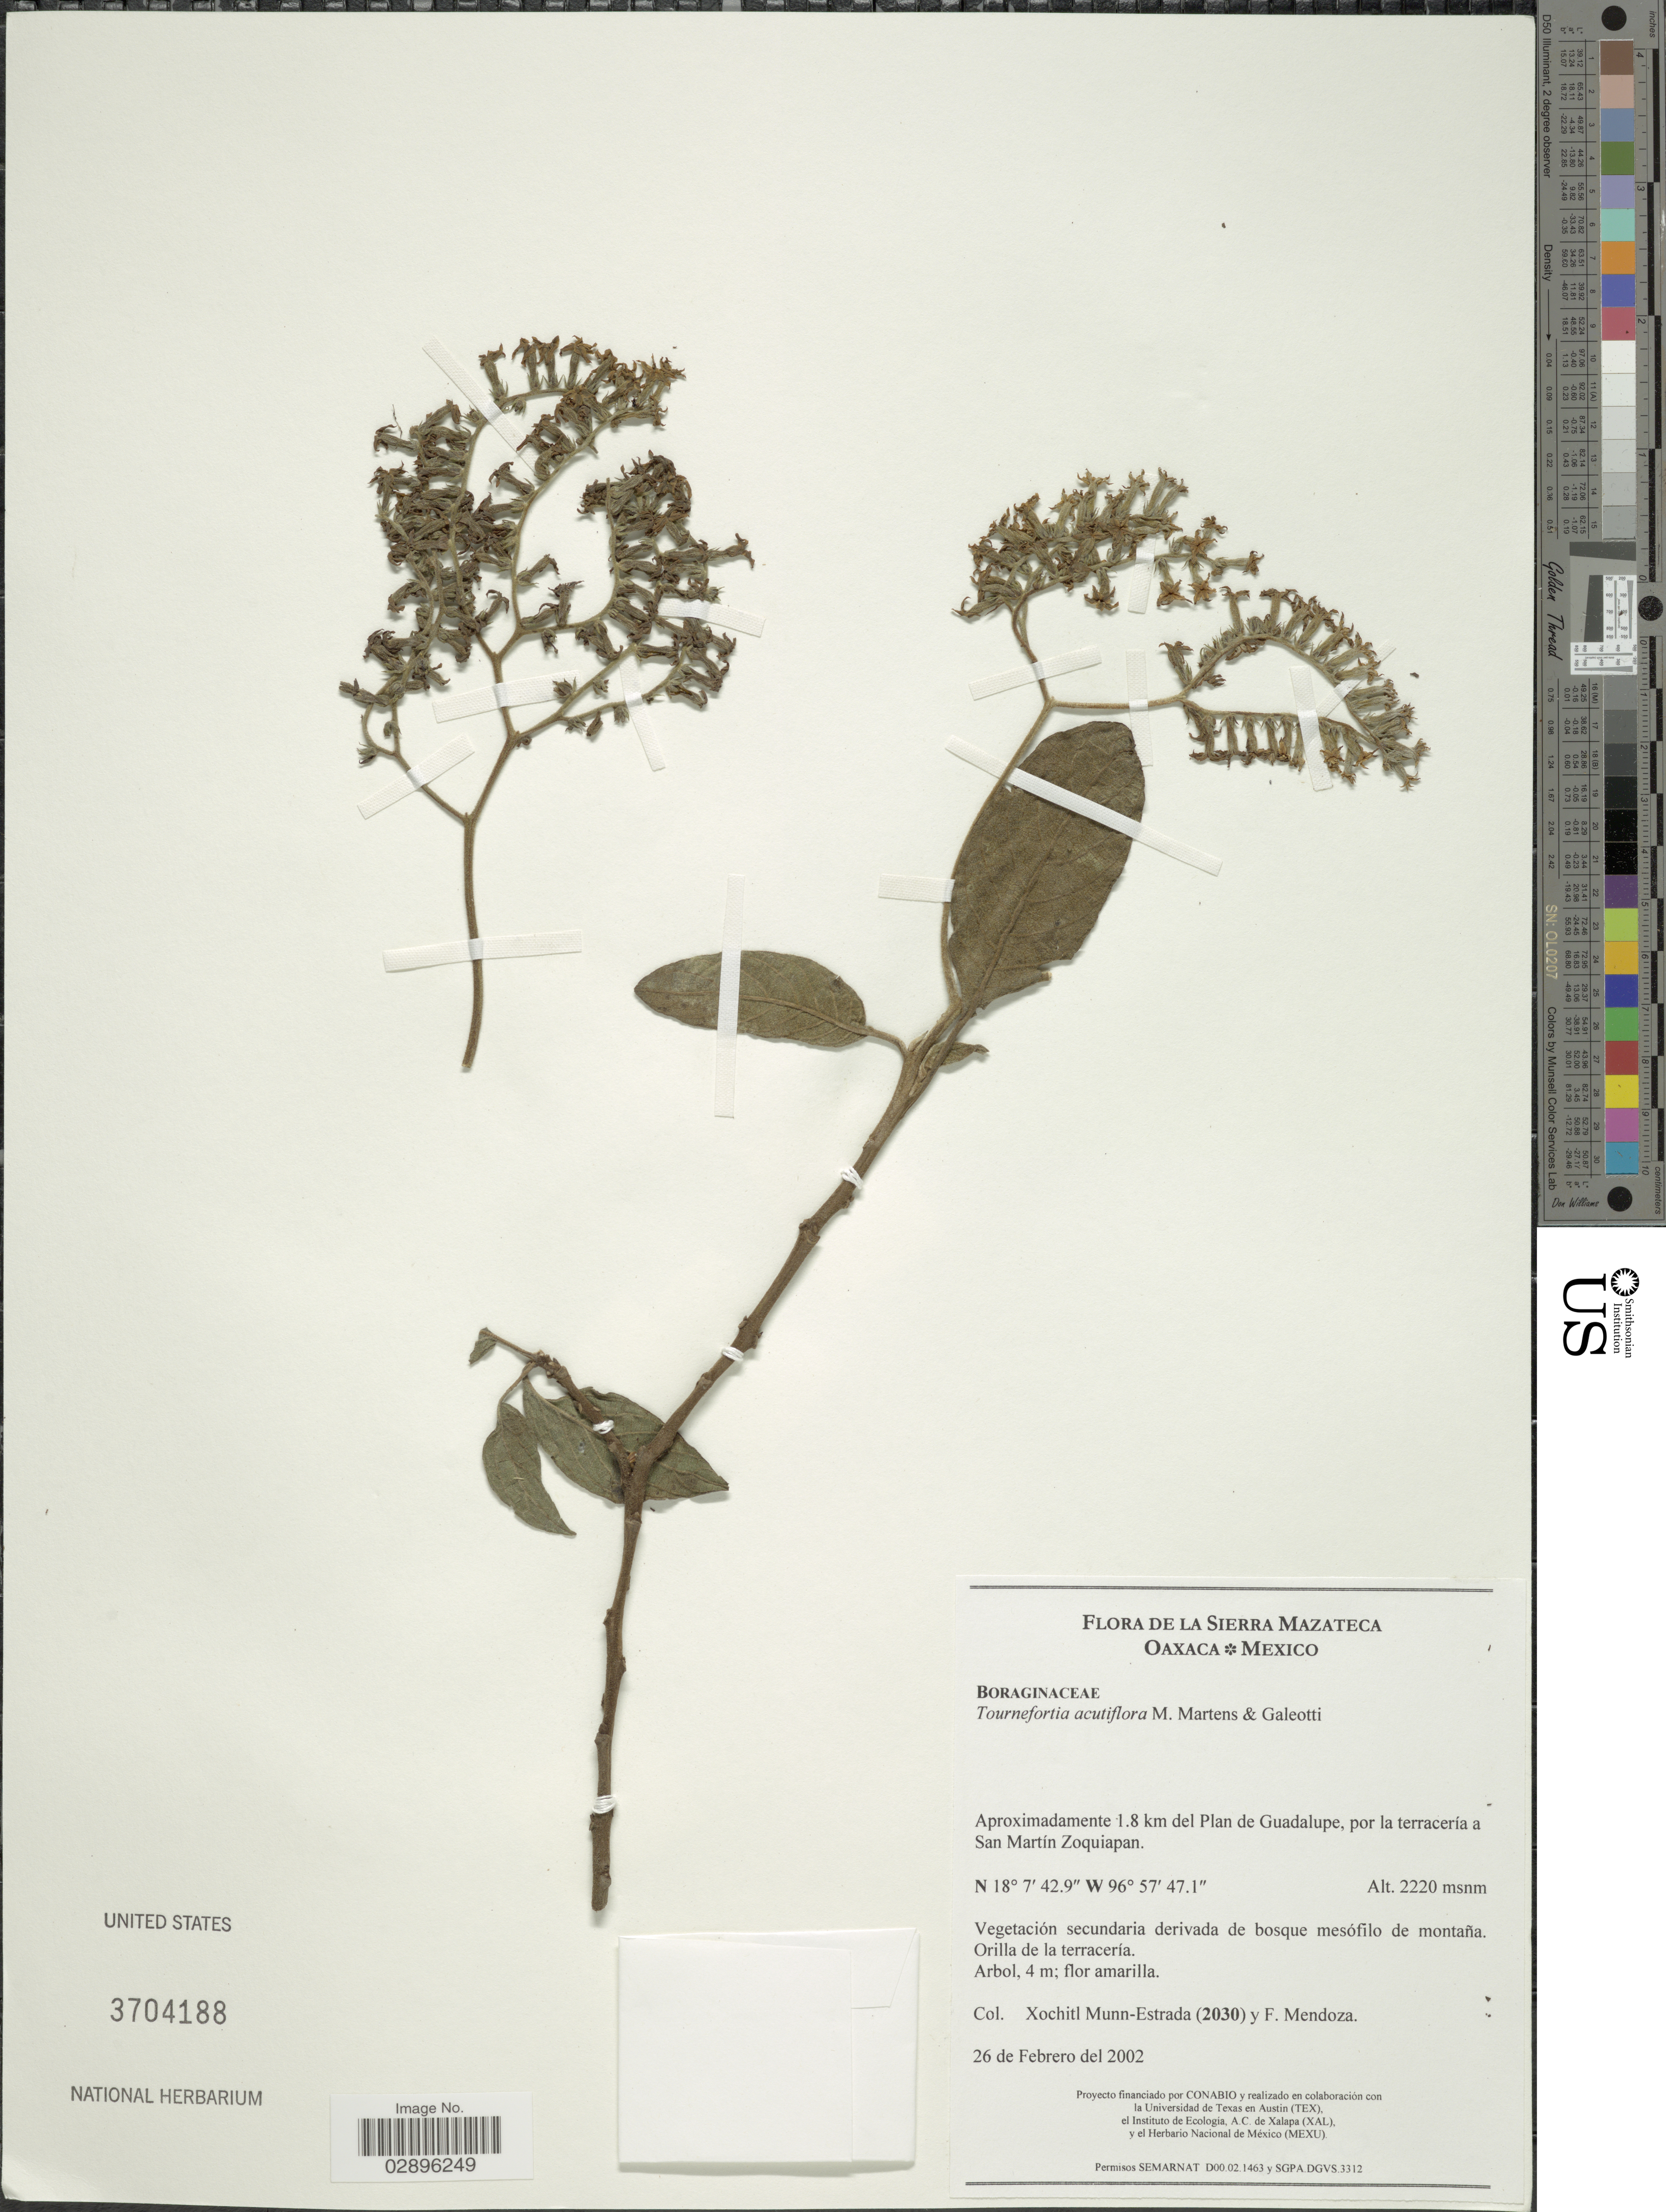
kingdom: Plantae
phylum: Tracheophyta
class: Magnoliopsida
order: Boraginales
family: Heliotropiaceae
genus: Tournefortia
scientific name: Tournefortia acutiflora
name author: M. Martens & Galeotti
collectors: X. Munn-Estrada & F. Mendoza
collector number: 2030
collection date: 2002-02-26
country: Mexico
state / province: Oaxaca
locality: La Sierra Mazateca. Aproximadamente 1.8 km del Plan de Guadalupe, por la terracería a San Martín Zoquiapan.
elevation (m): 2220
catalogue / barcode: US 3704188